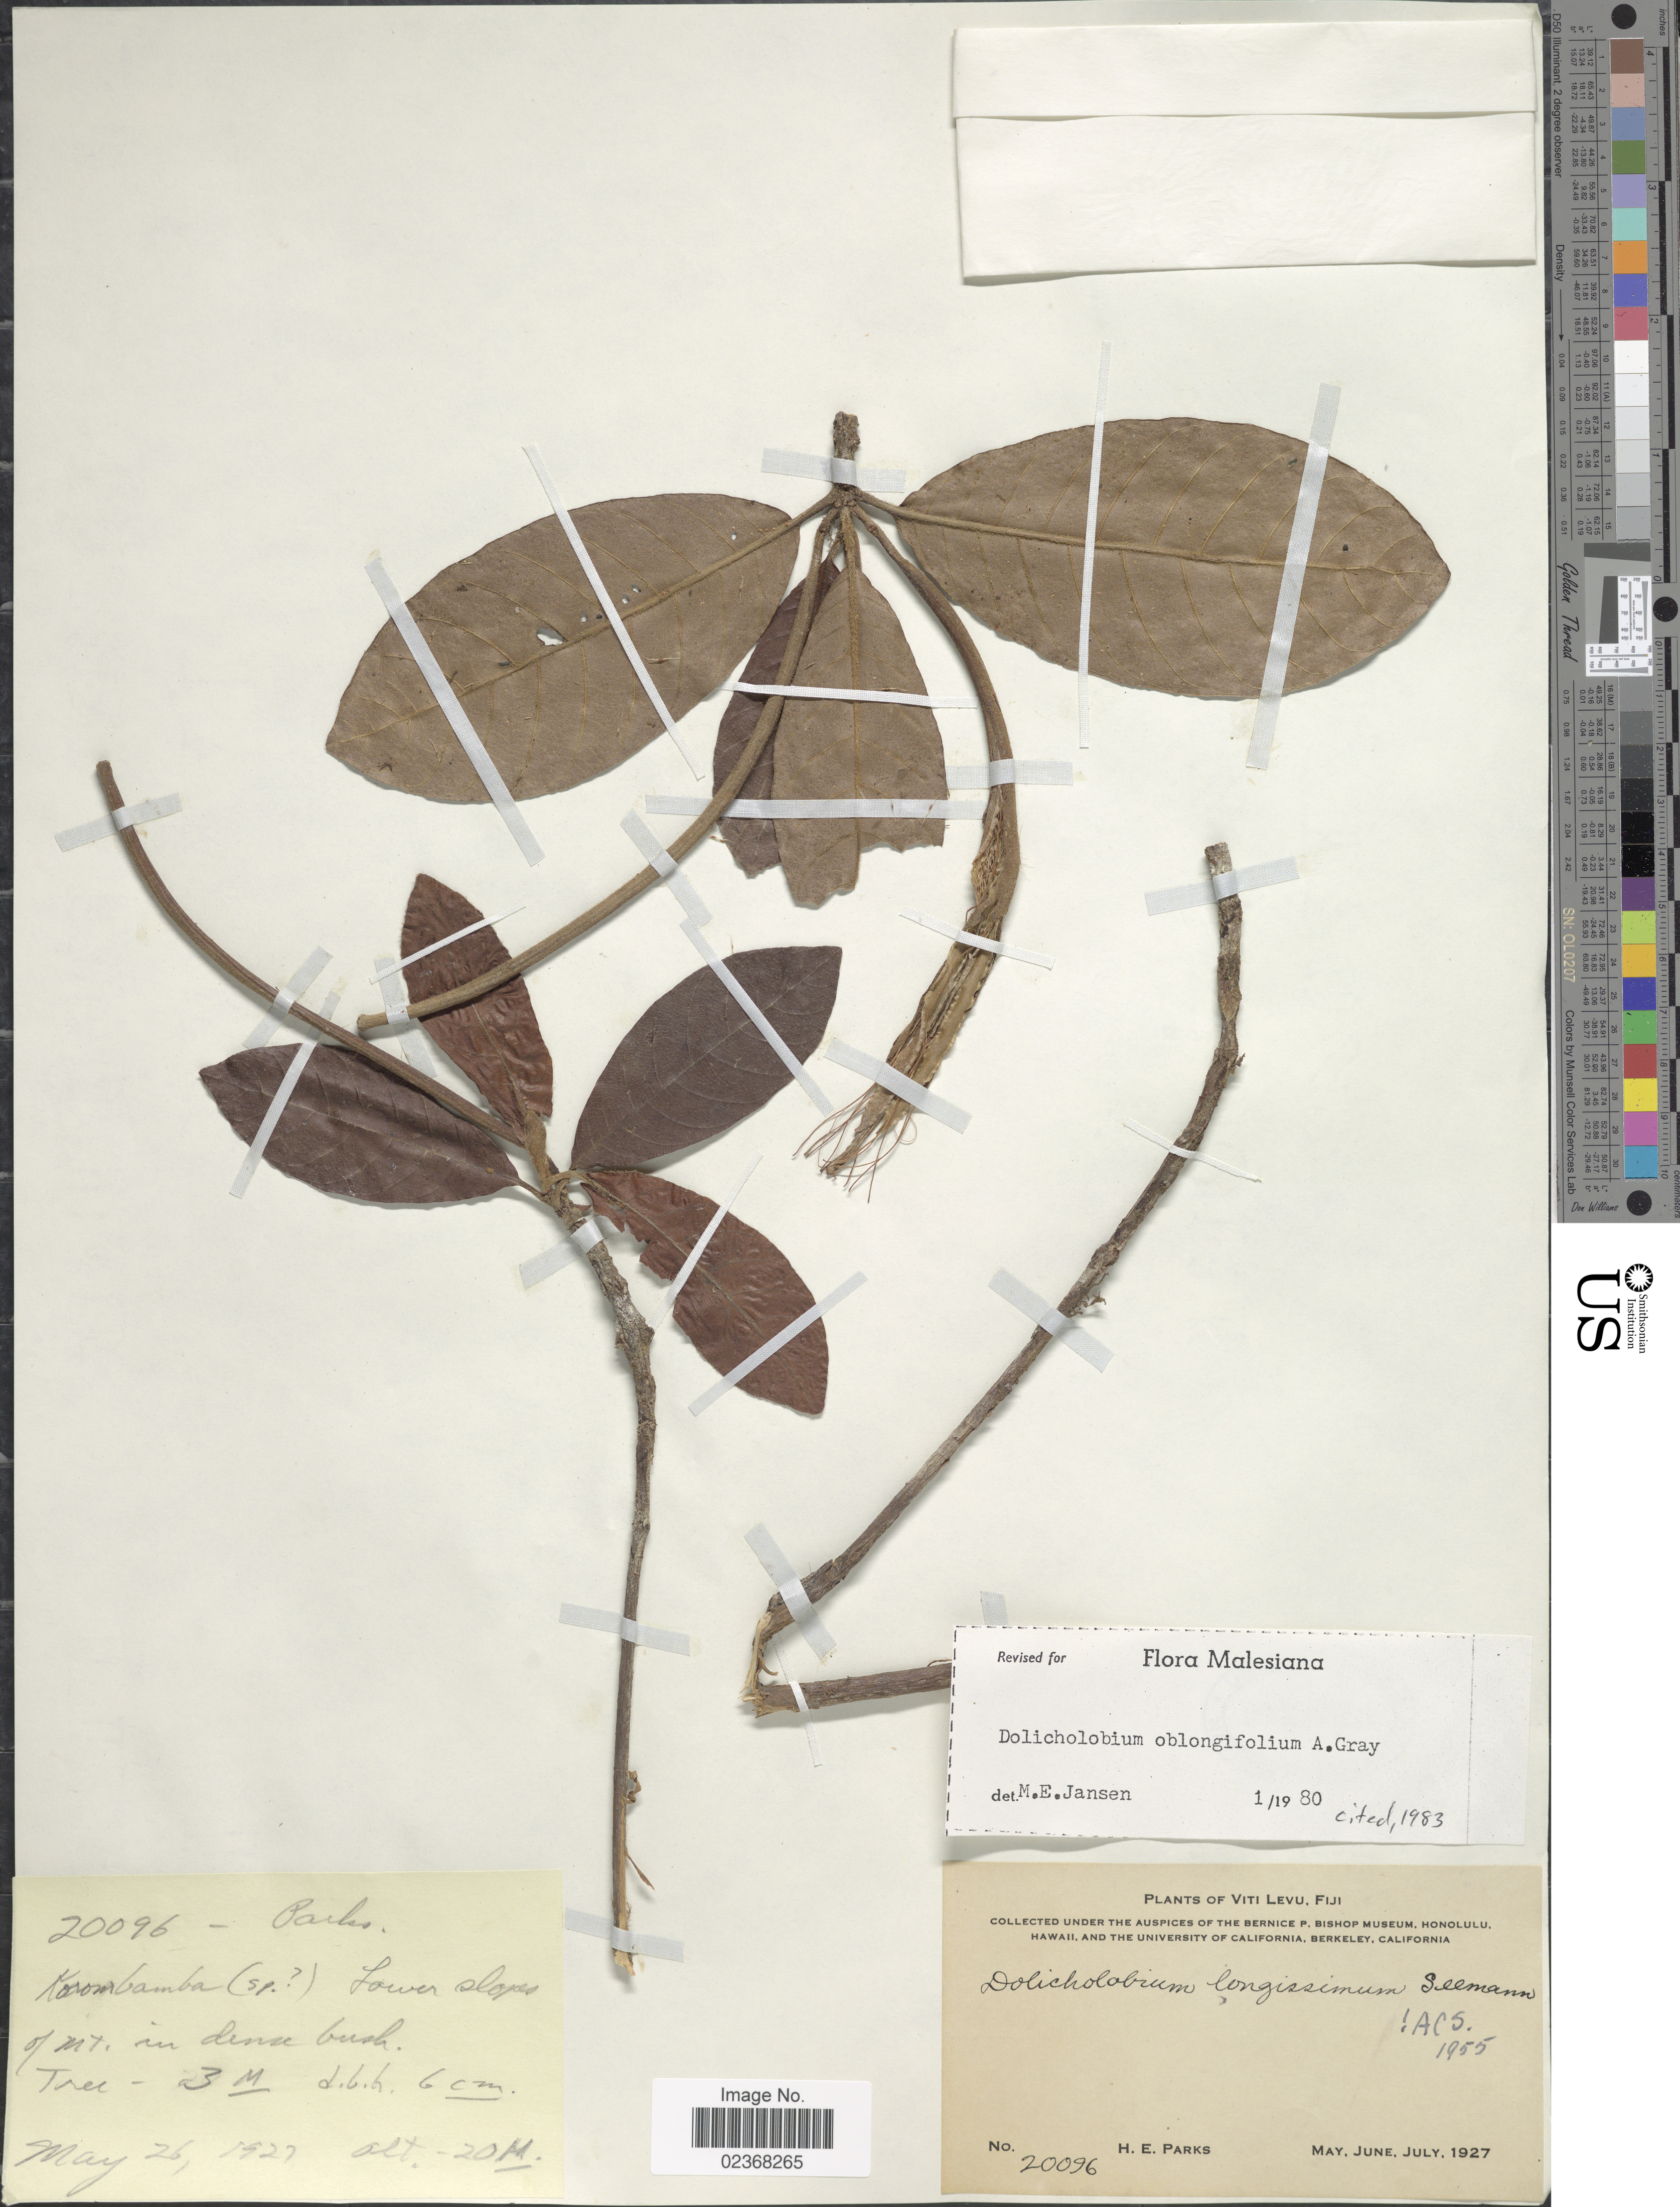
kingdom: Plantae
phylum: Tracheophyta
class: Magnoliopsida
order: Gentianales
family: Rubiaceae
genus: Dolicholobium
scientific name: Dolicholobium oblongifolium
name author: A. Gray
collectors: H. E. Parks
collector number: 20096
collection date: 1927-05/1927-07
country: Fiji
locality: Viti Levu, Fiji, Korombamba, Lower slopes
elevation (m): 20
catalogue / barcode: US 2192229